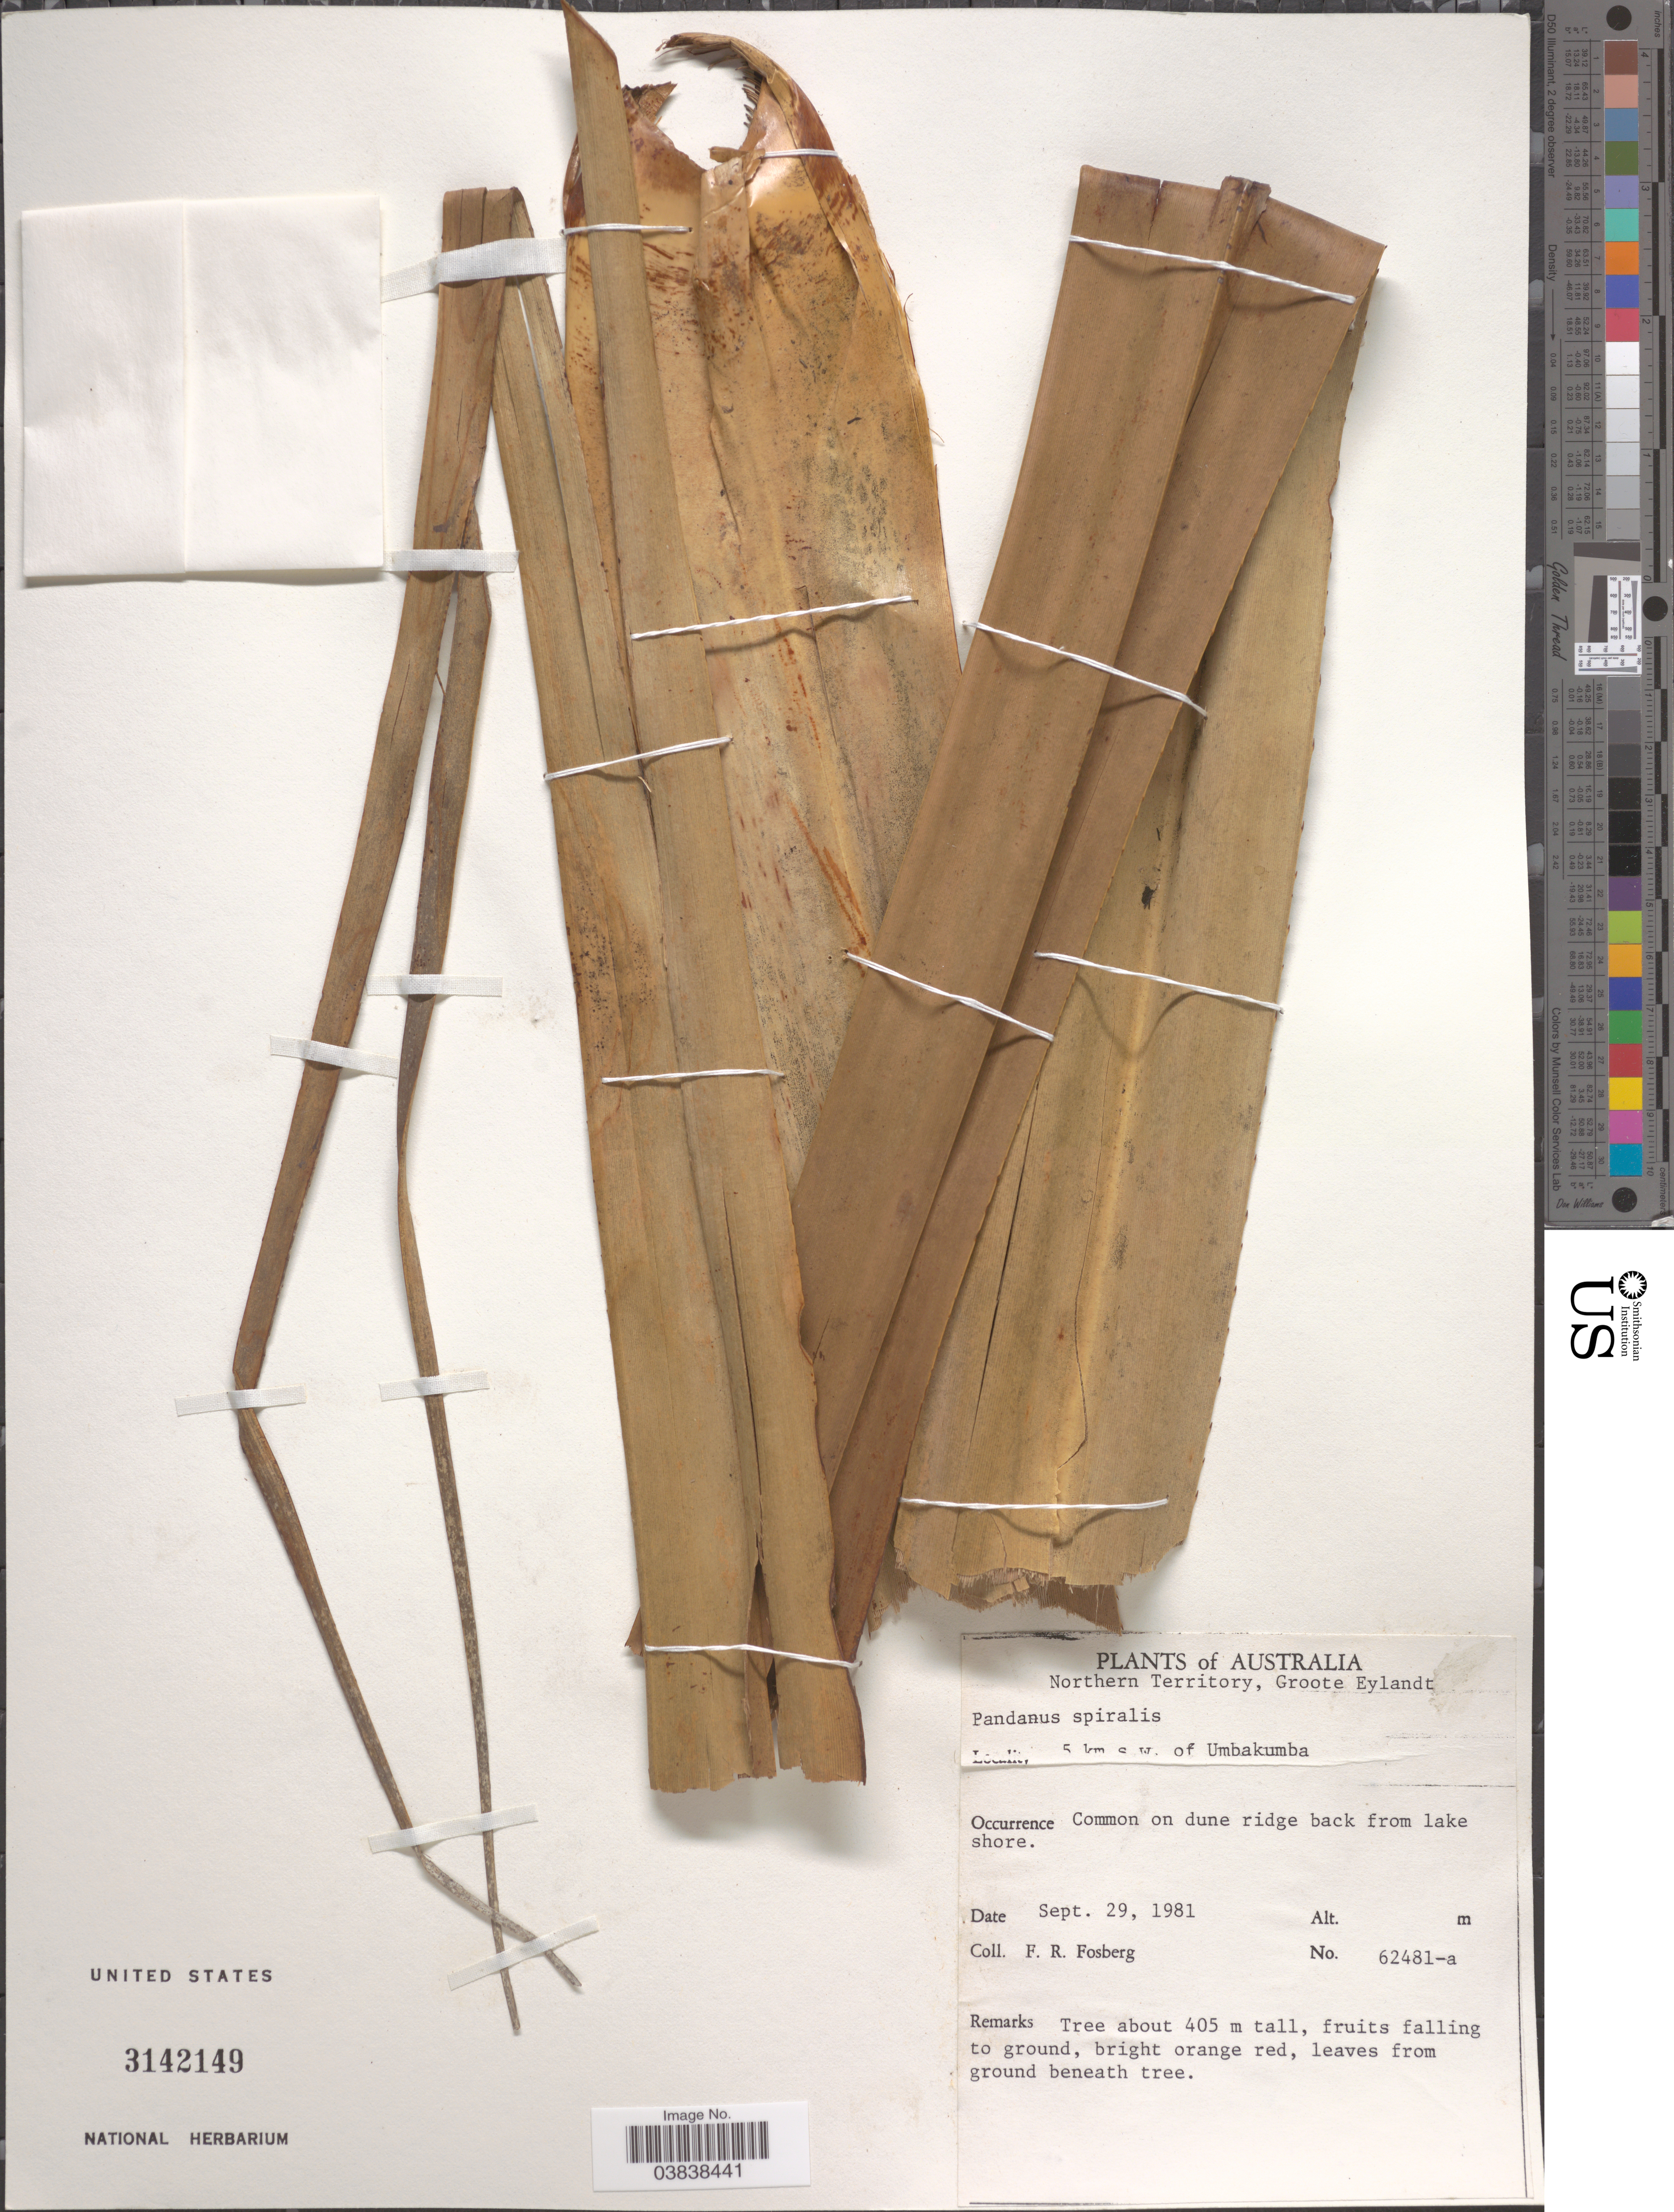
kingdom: Plantae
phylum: Tracheophyta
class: Liliopsida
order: Pandanales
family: Pandanaceae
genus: Pandanus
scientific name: Pandanus spiralis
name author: R. Br.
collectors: F. R. Fosberg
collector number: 62481-a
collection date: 1981-09-29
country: Australia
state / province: Northern Territory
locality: Groote Eylandt. 5 km s.w. of Umbakumba.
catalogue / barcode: US 3142149